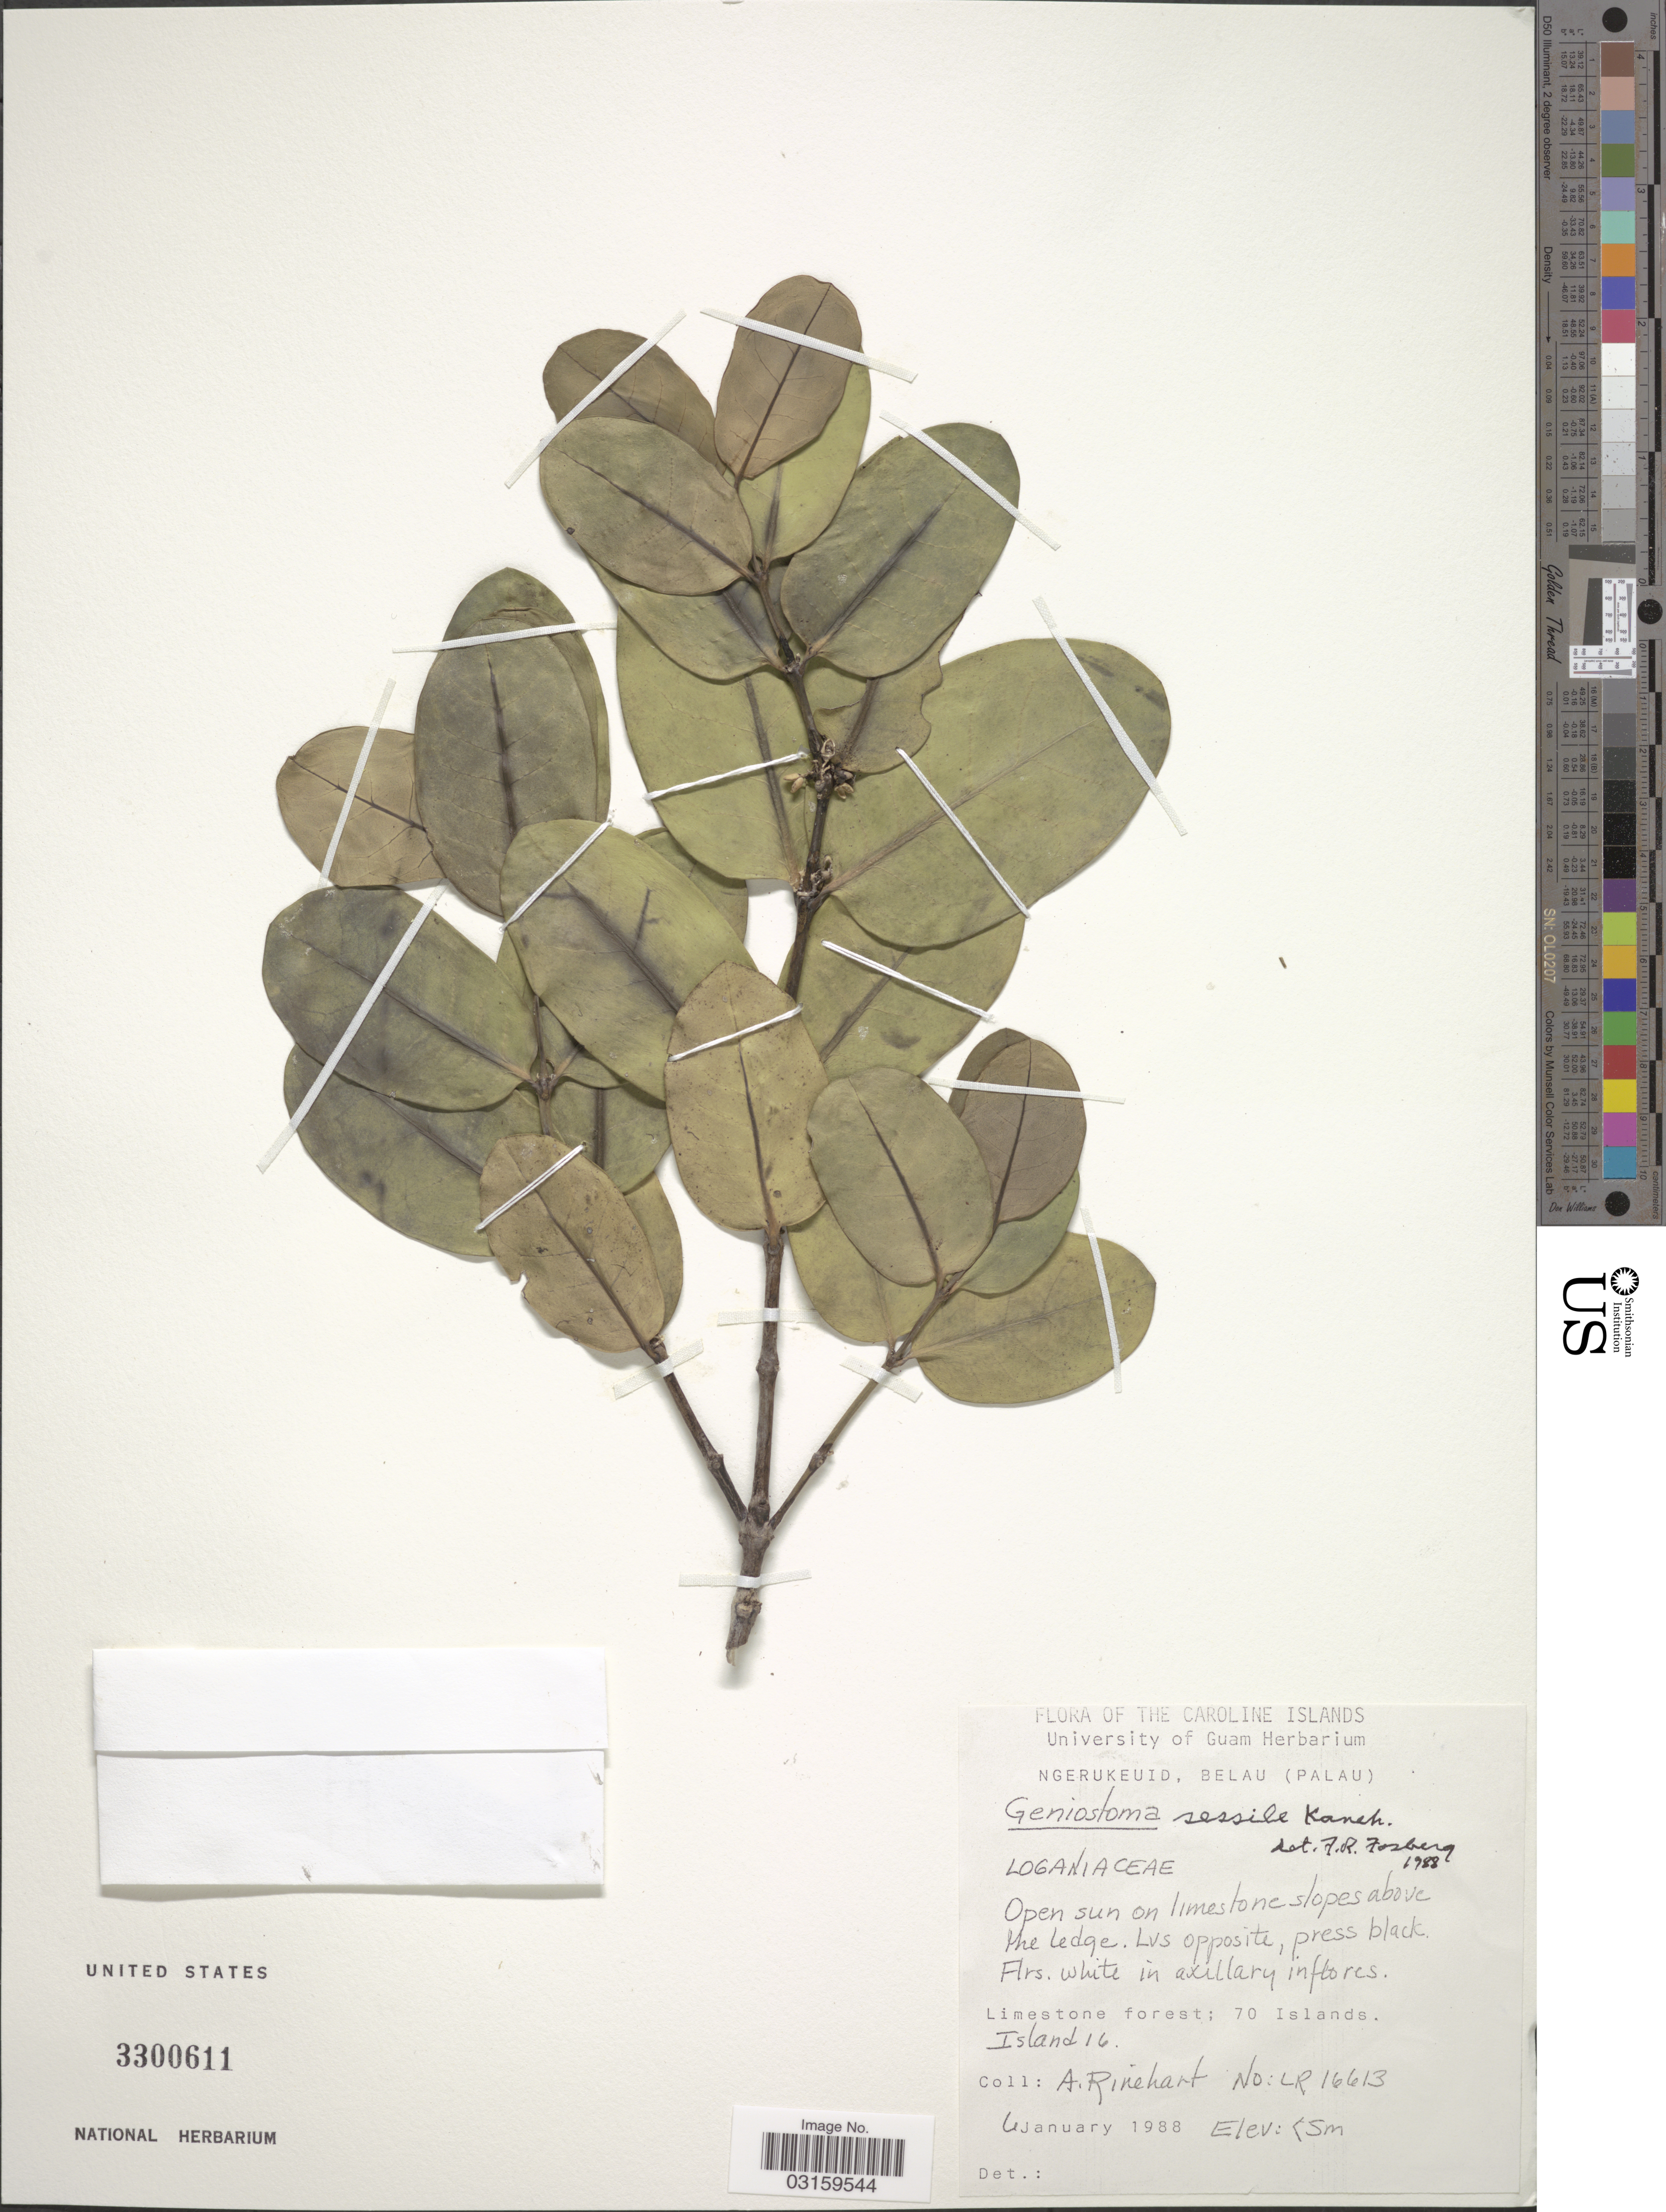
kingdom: Plantae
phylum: Tracheophyta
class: Magnoliopsida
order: Gentianales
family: Loganiaceae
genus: Geniostoma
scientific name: Geniostoma rupestre var. glaberrimum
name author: J.R. Forst. & G. Forst.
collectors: A. Rinehart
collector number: LR16613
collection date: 1988-01-06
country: Palau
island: Ngerukeuid [Orukuizu]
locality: Caroline Islands. Ngerukeuid, Belau (Palau). Limestone forest; 70 Islands. Island 16.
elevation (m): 5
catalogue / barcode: US 3300611